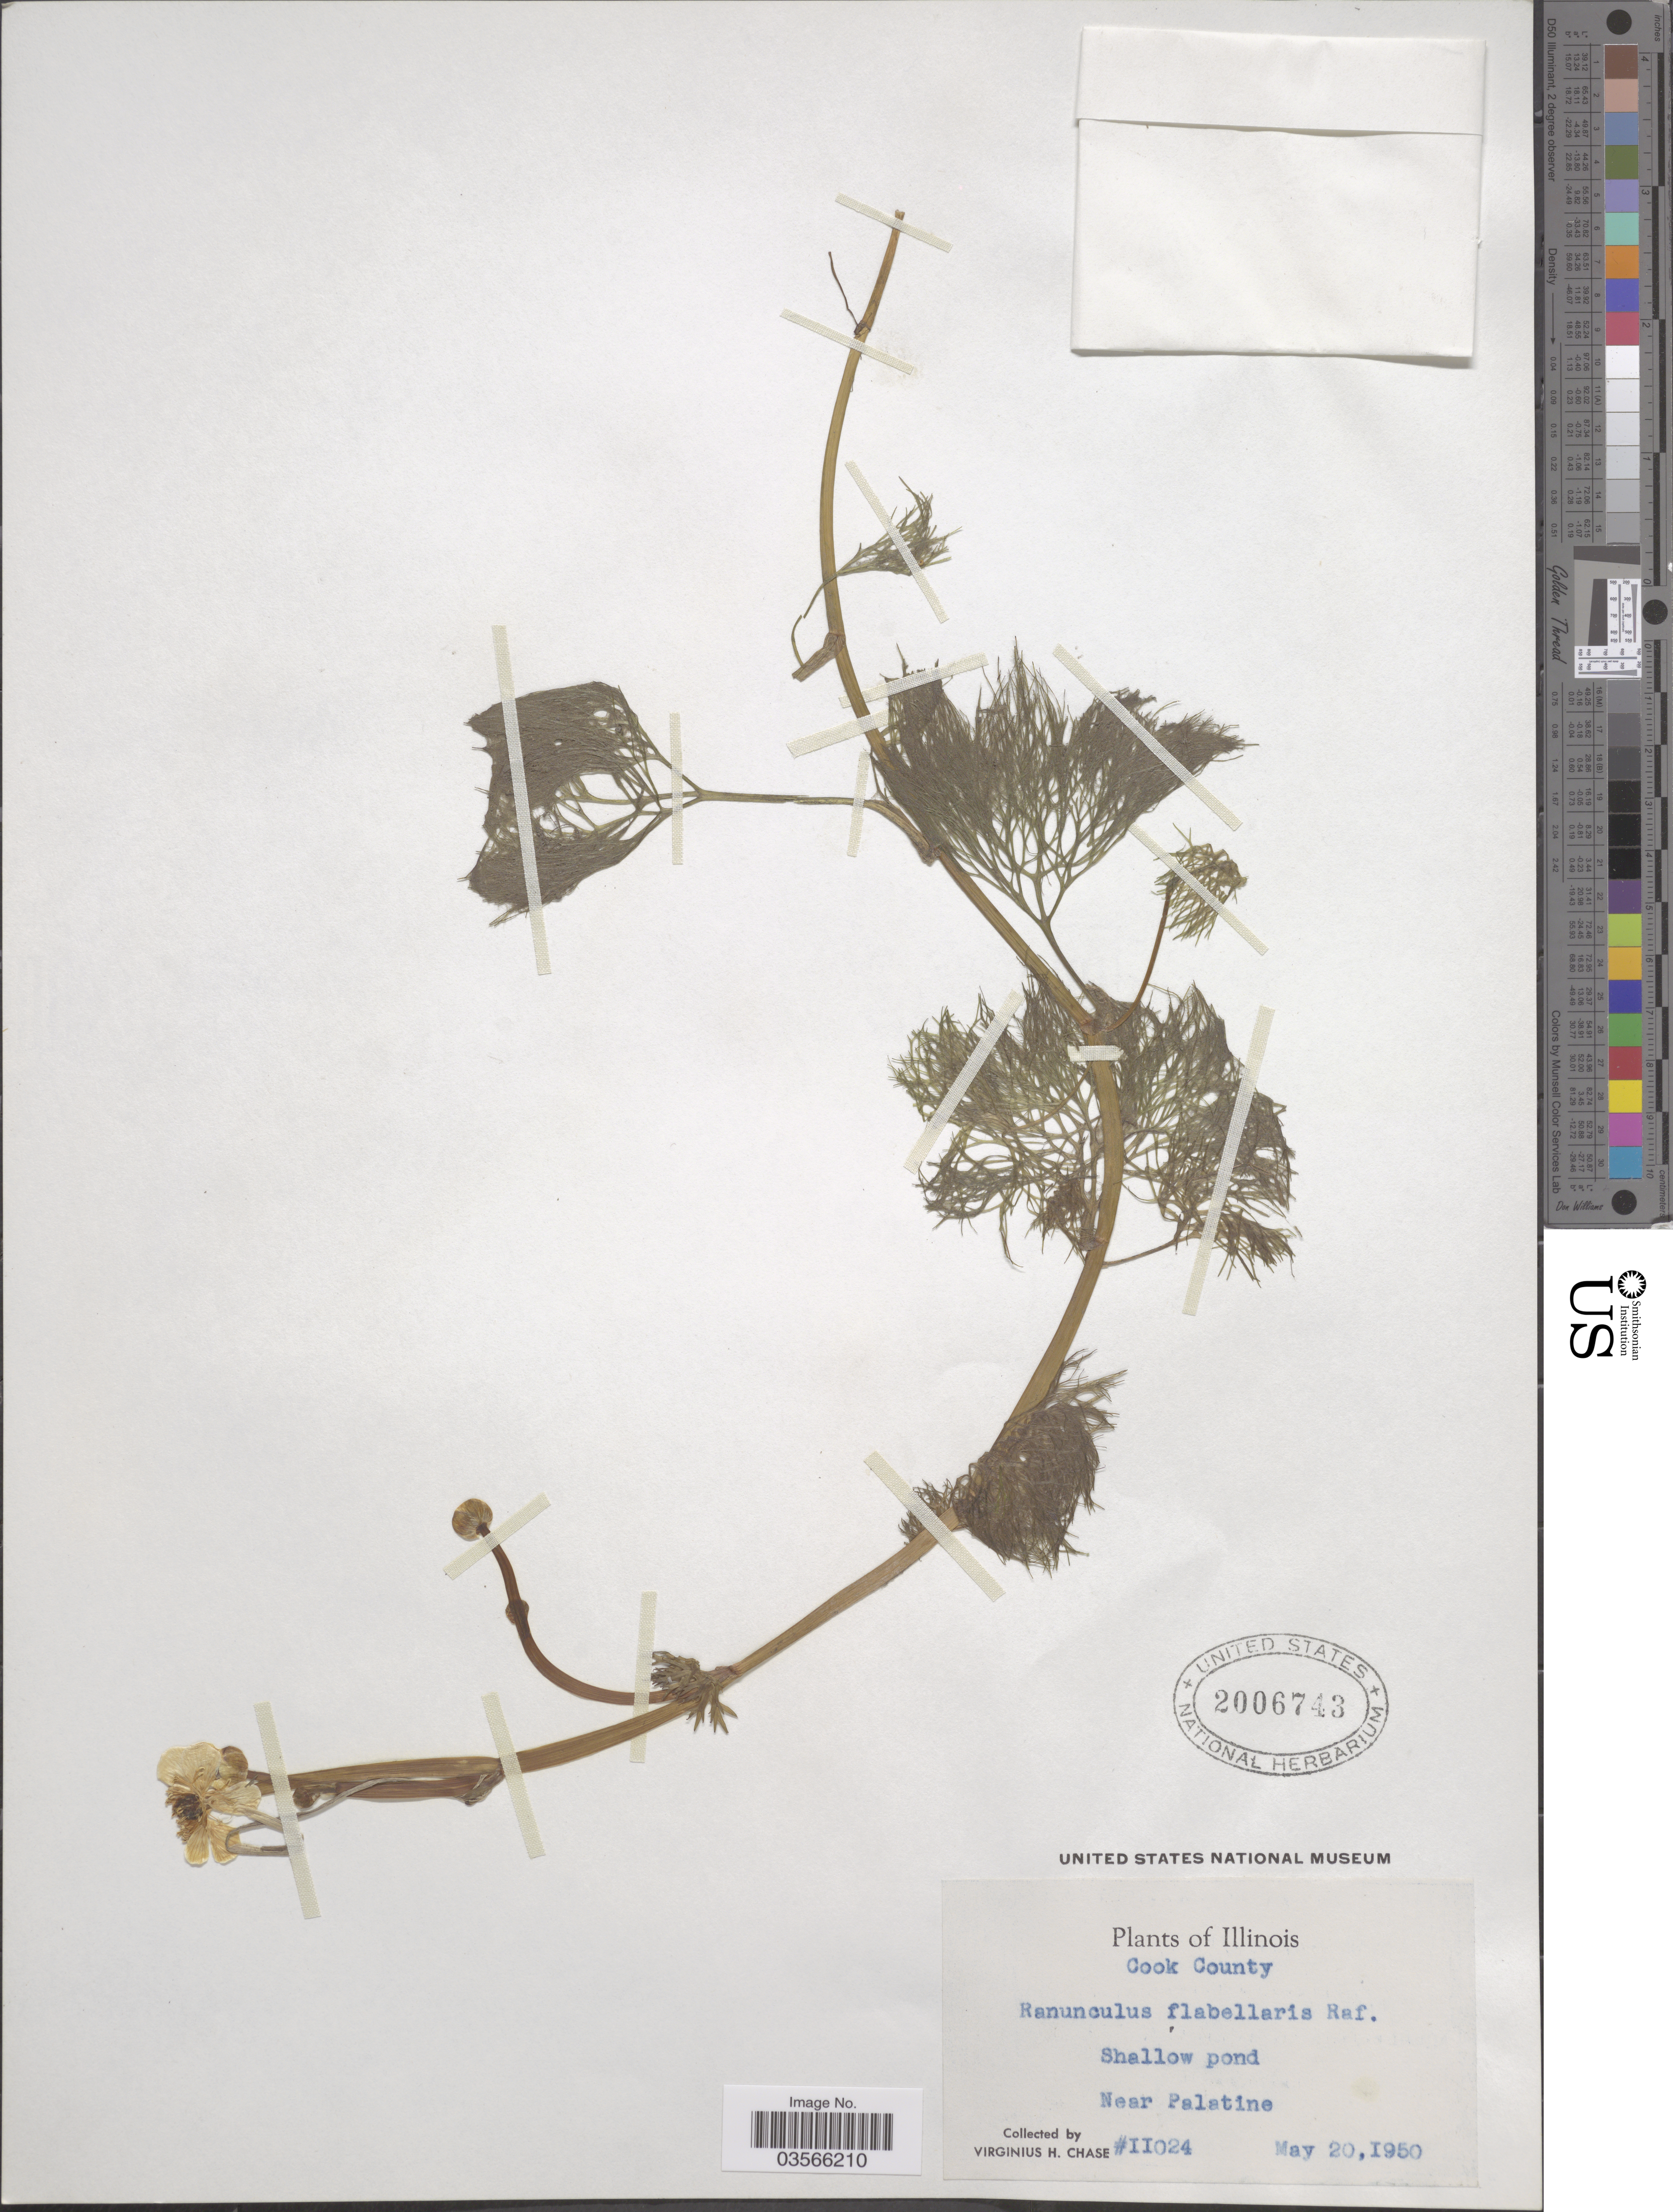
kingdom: Plantae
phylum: Tracheophyta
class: Magnoliopsida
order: Ranunculales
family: Ranunculaceae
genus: Ranunculus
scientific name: Ranunculus flabellaris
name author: Raf.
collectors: V. H. Chase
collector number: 11024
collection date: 1950-05-20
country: United States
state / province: Illinois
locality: Near Palatine. Cook County.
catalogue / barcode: US 2006743